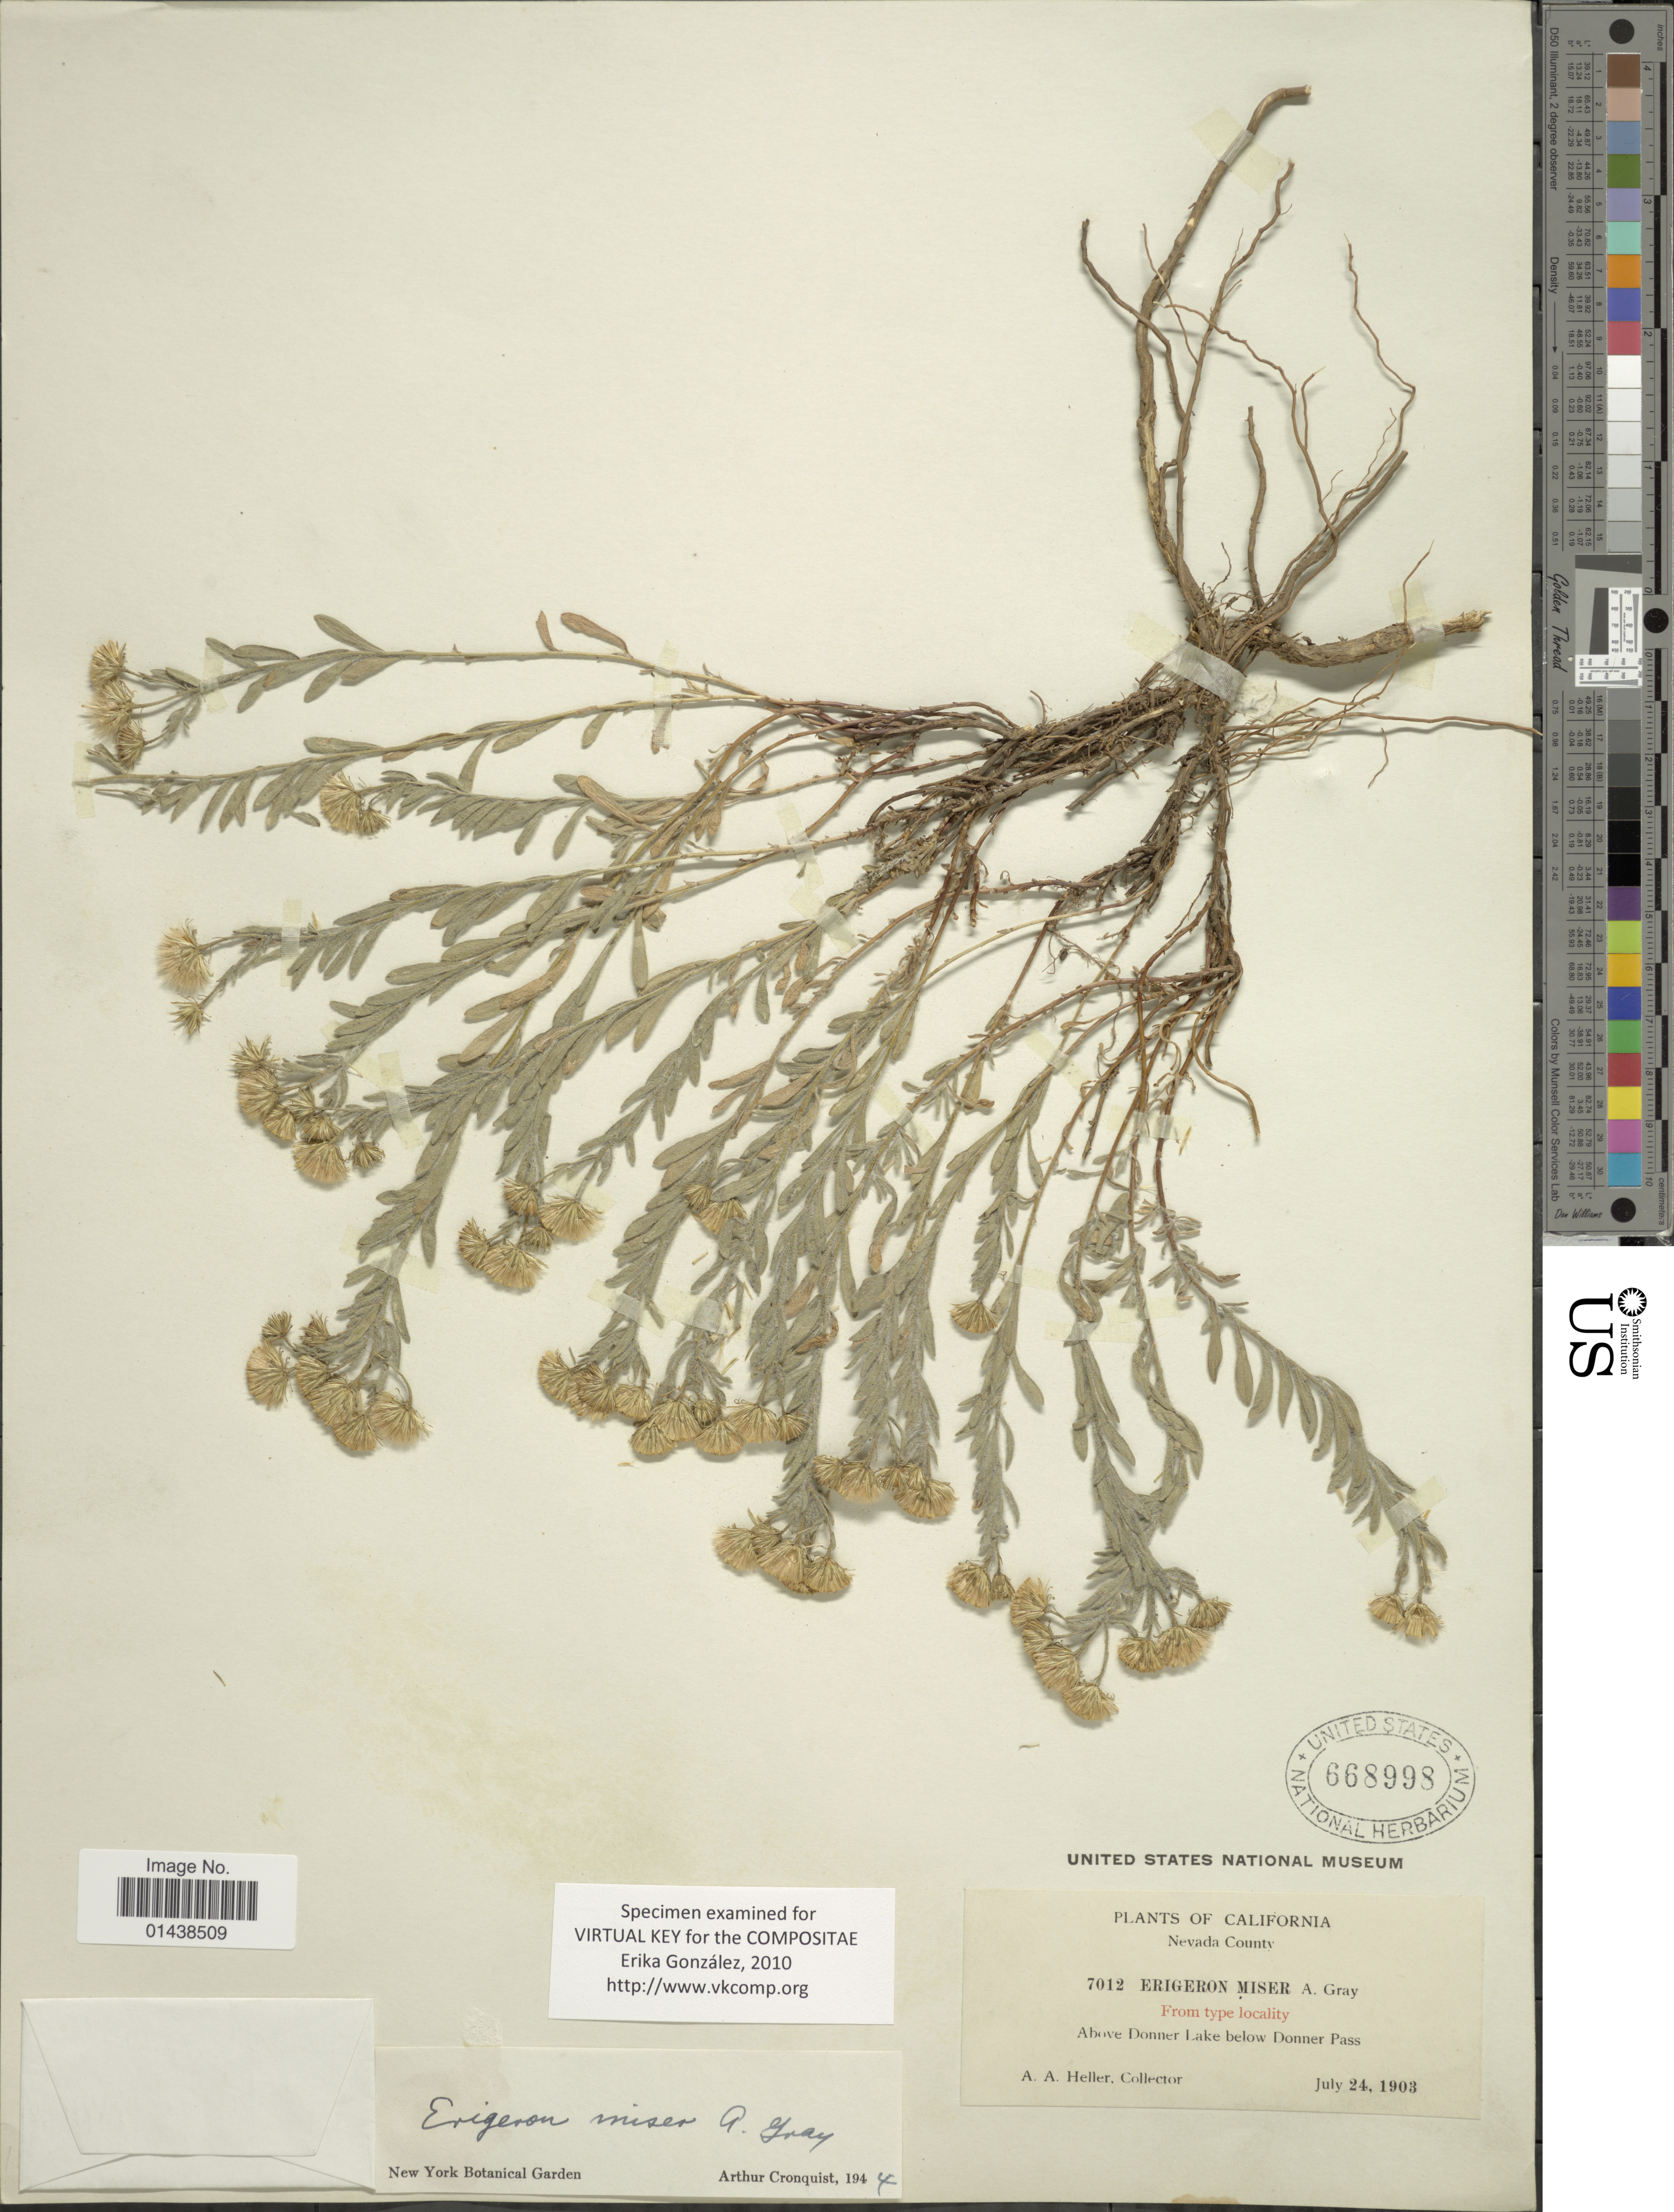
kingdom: Plantae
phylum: Tracheophyta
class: Magnoliopsida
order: Asterales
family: Asteraceae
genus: Erigeron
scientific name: Erigeron miser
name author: A. Gray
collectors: A. A. Heller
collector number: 7012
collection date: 1903-07-24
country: United States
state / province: California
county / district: Nevada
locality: Nevada County. Above Donner Lake below Donner Pass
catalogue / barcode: US 668998